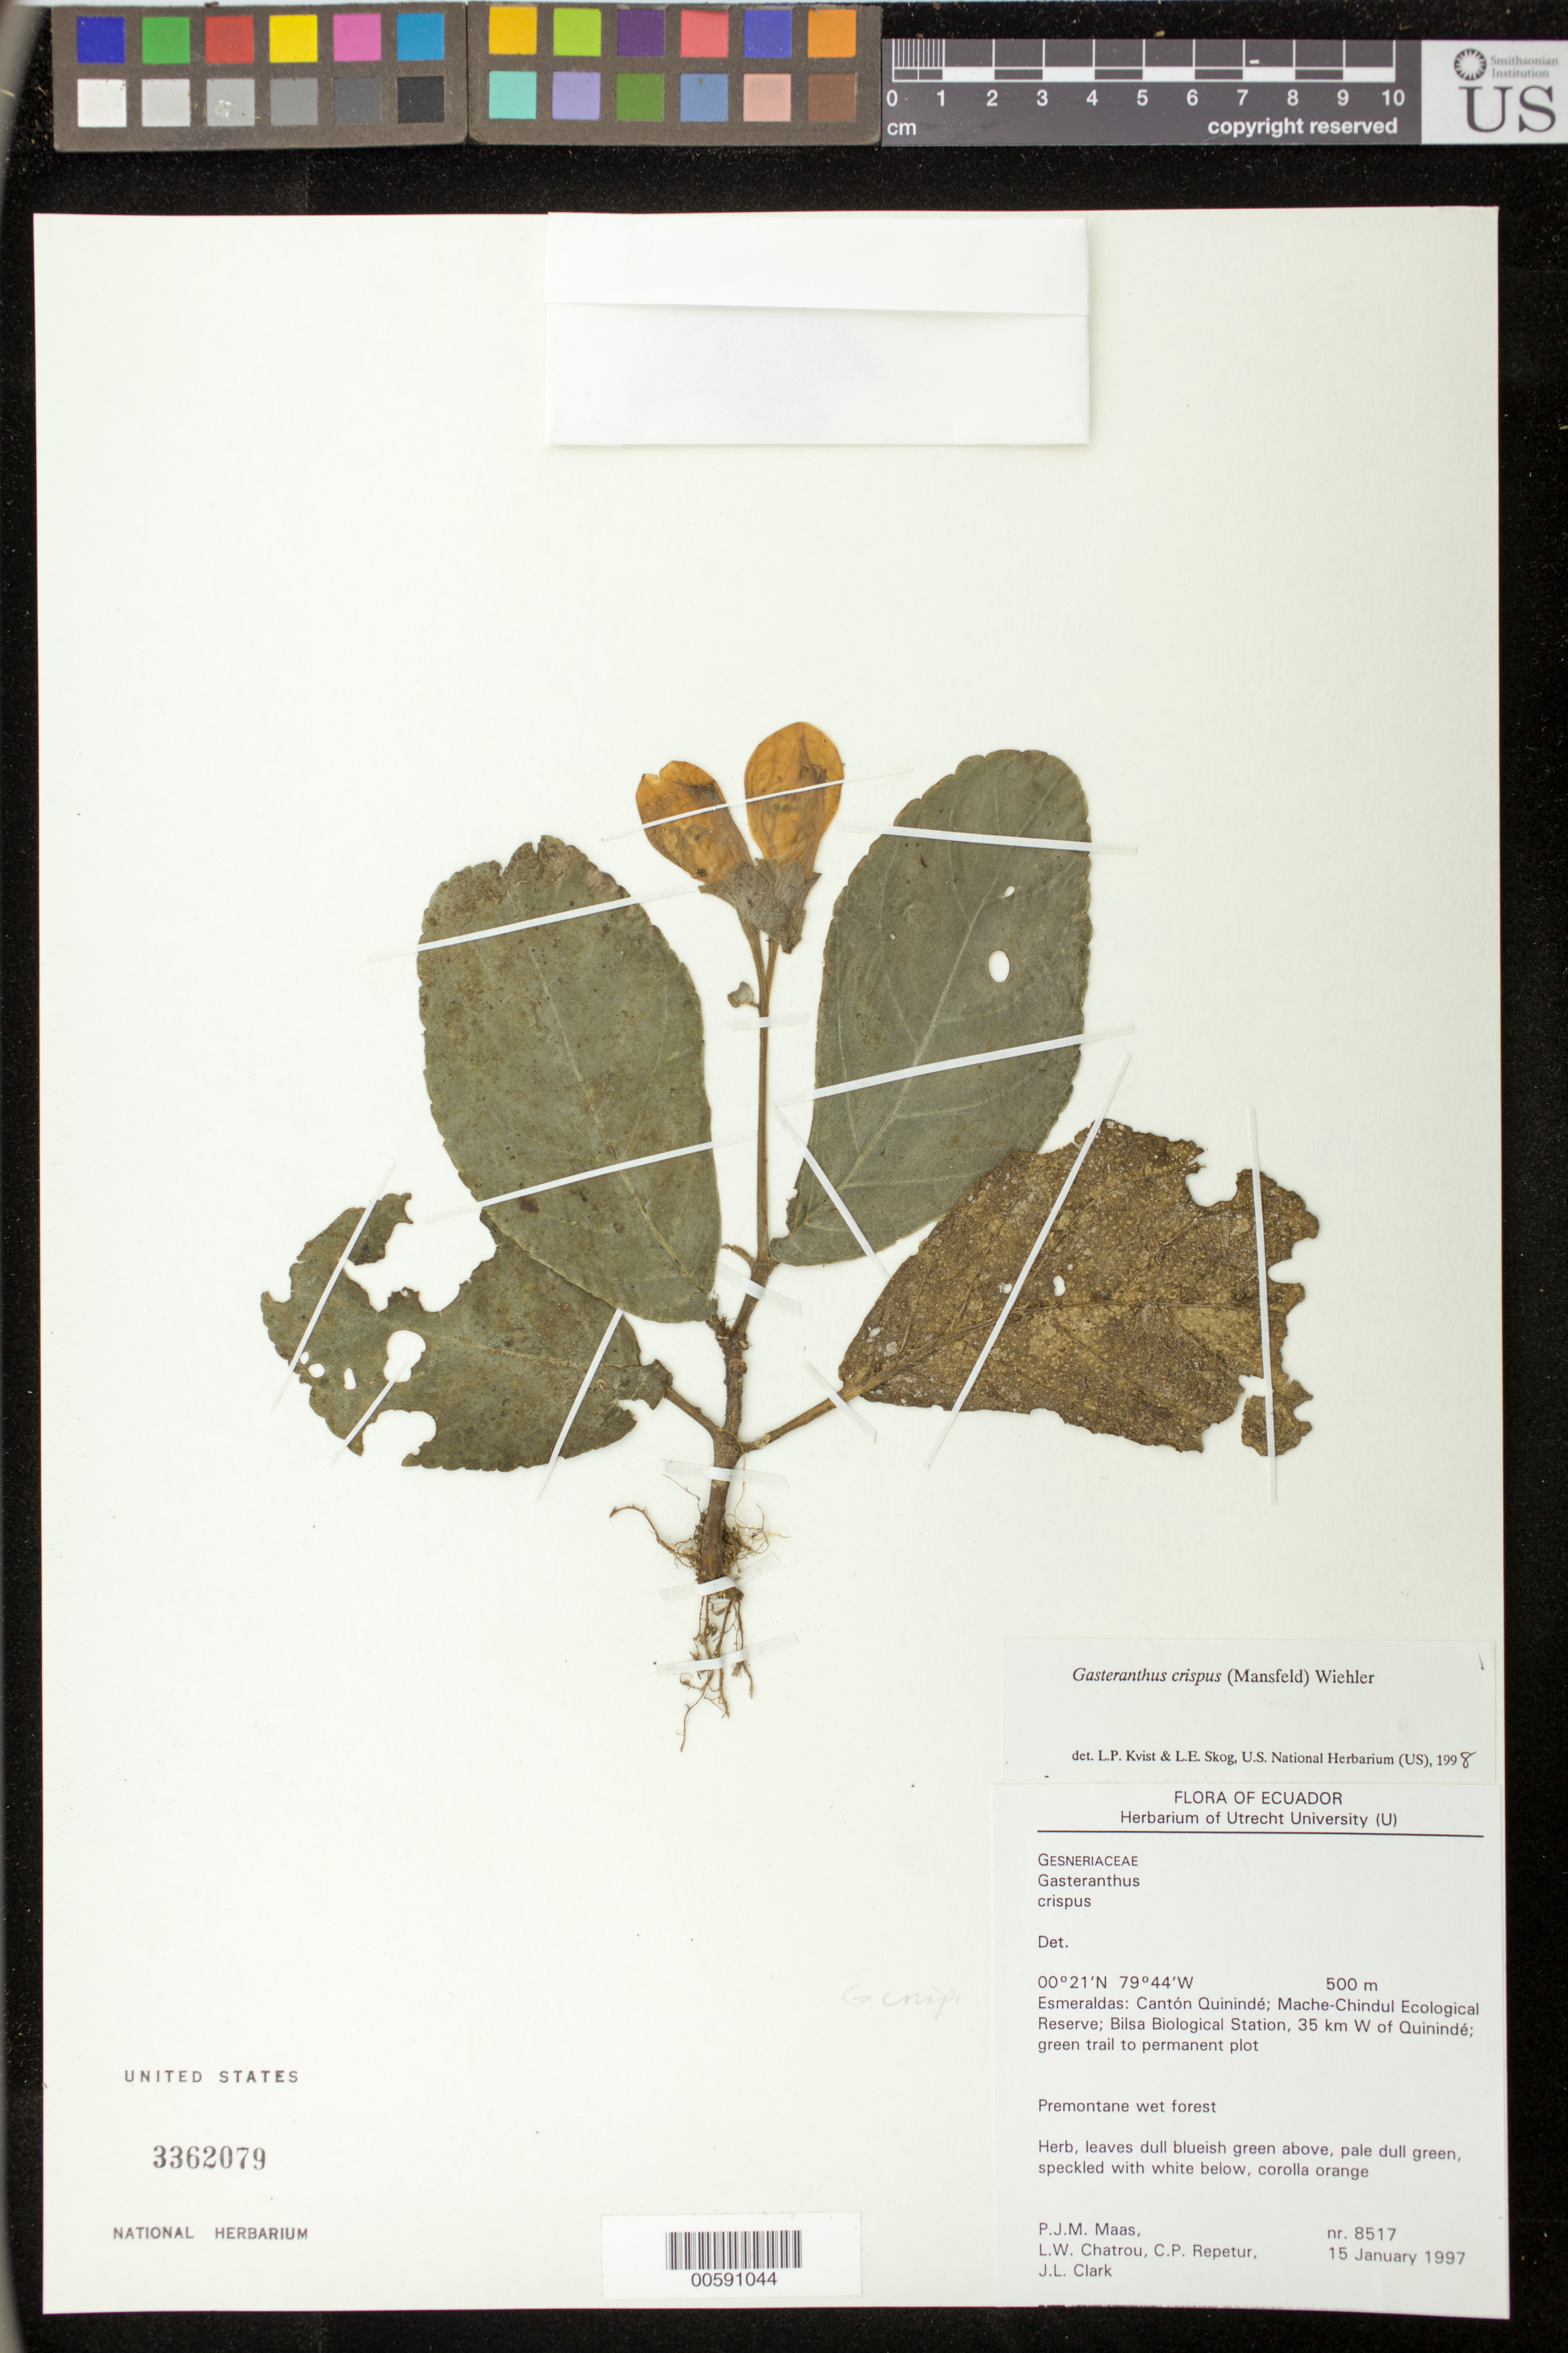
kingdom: Plantae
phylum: Tracheophyta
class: Magnoliopsida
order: Lamiales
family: Gesneriaceae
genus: Gasteranthus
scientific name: Gasteranthus crispus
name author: (Mansf.) Wiehler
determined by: Skog, Laurence E.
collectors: P. Maas, L. W. Chatrou, C. Repetur & J. L. Clark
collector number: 8517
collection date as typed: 15 Jan 1997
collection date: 1997-01-15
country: Ecuador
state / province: Esmeraldas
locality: Cantón Quinindé; Mache-Chindul Ecological Reserve; Bilsa Biological Station, 35 km W of Quinindé; green trail to permanent plot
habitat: Premontane wet forest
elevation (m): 500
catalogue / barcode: US 3362079